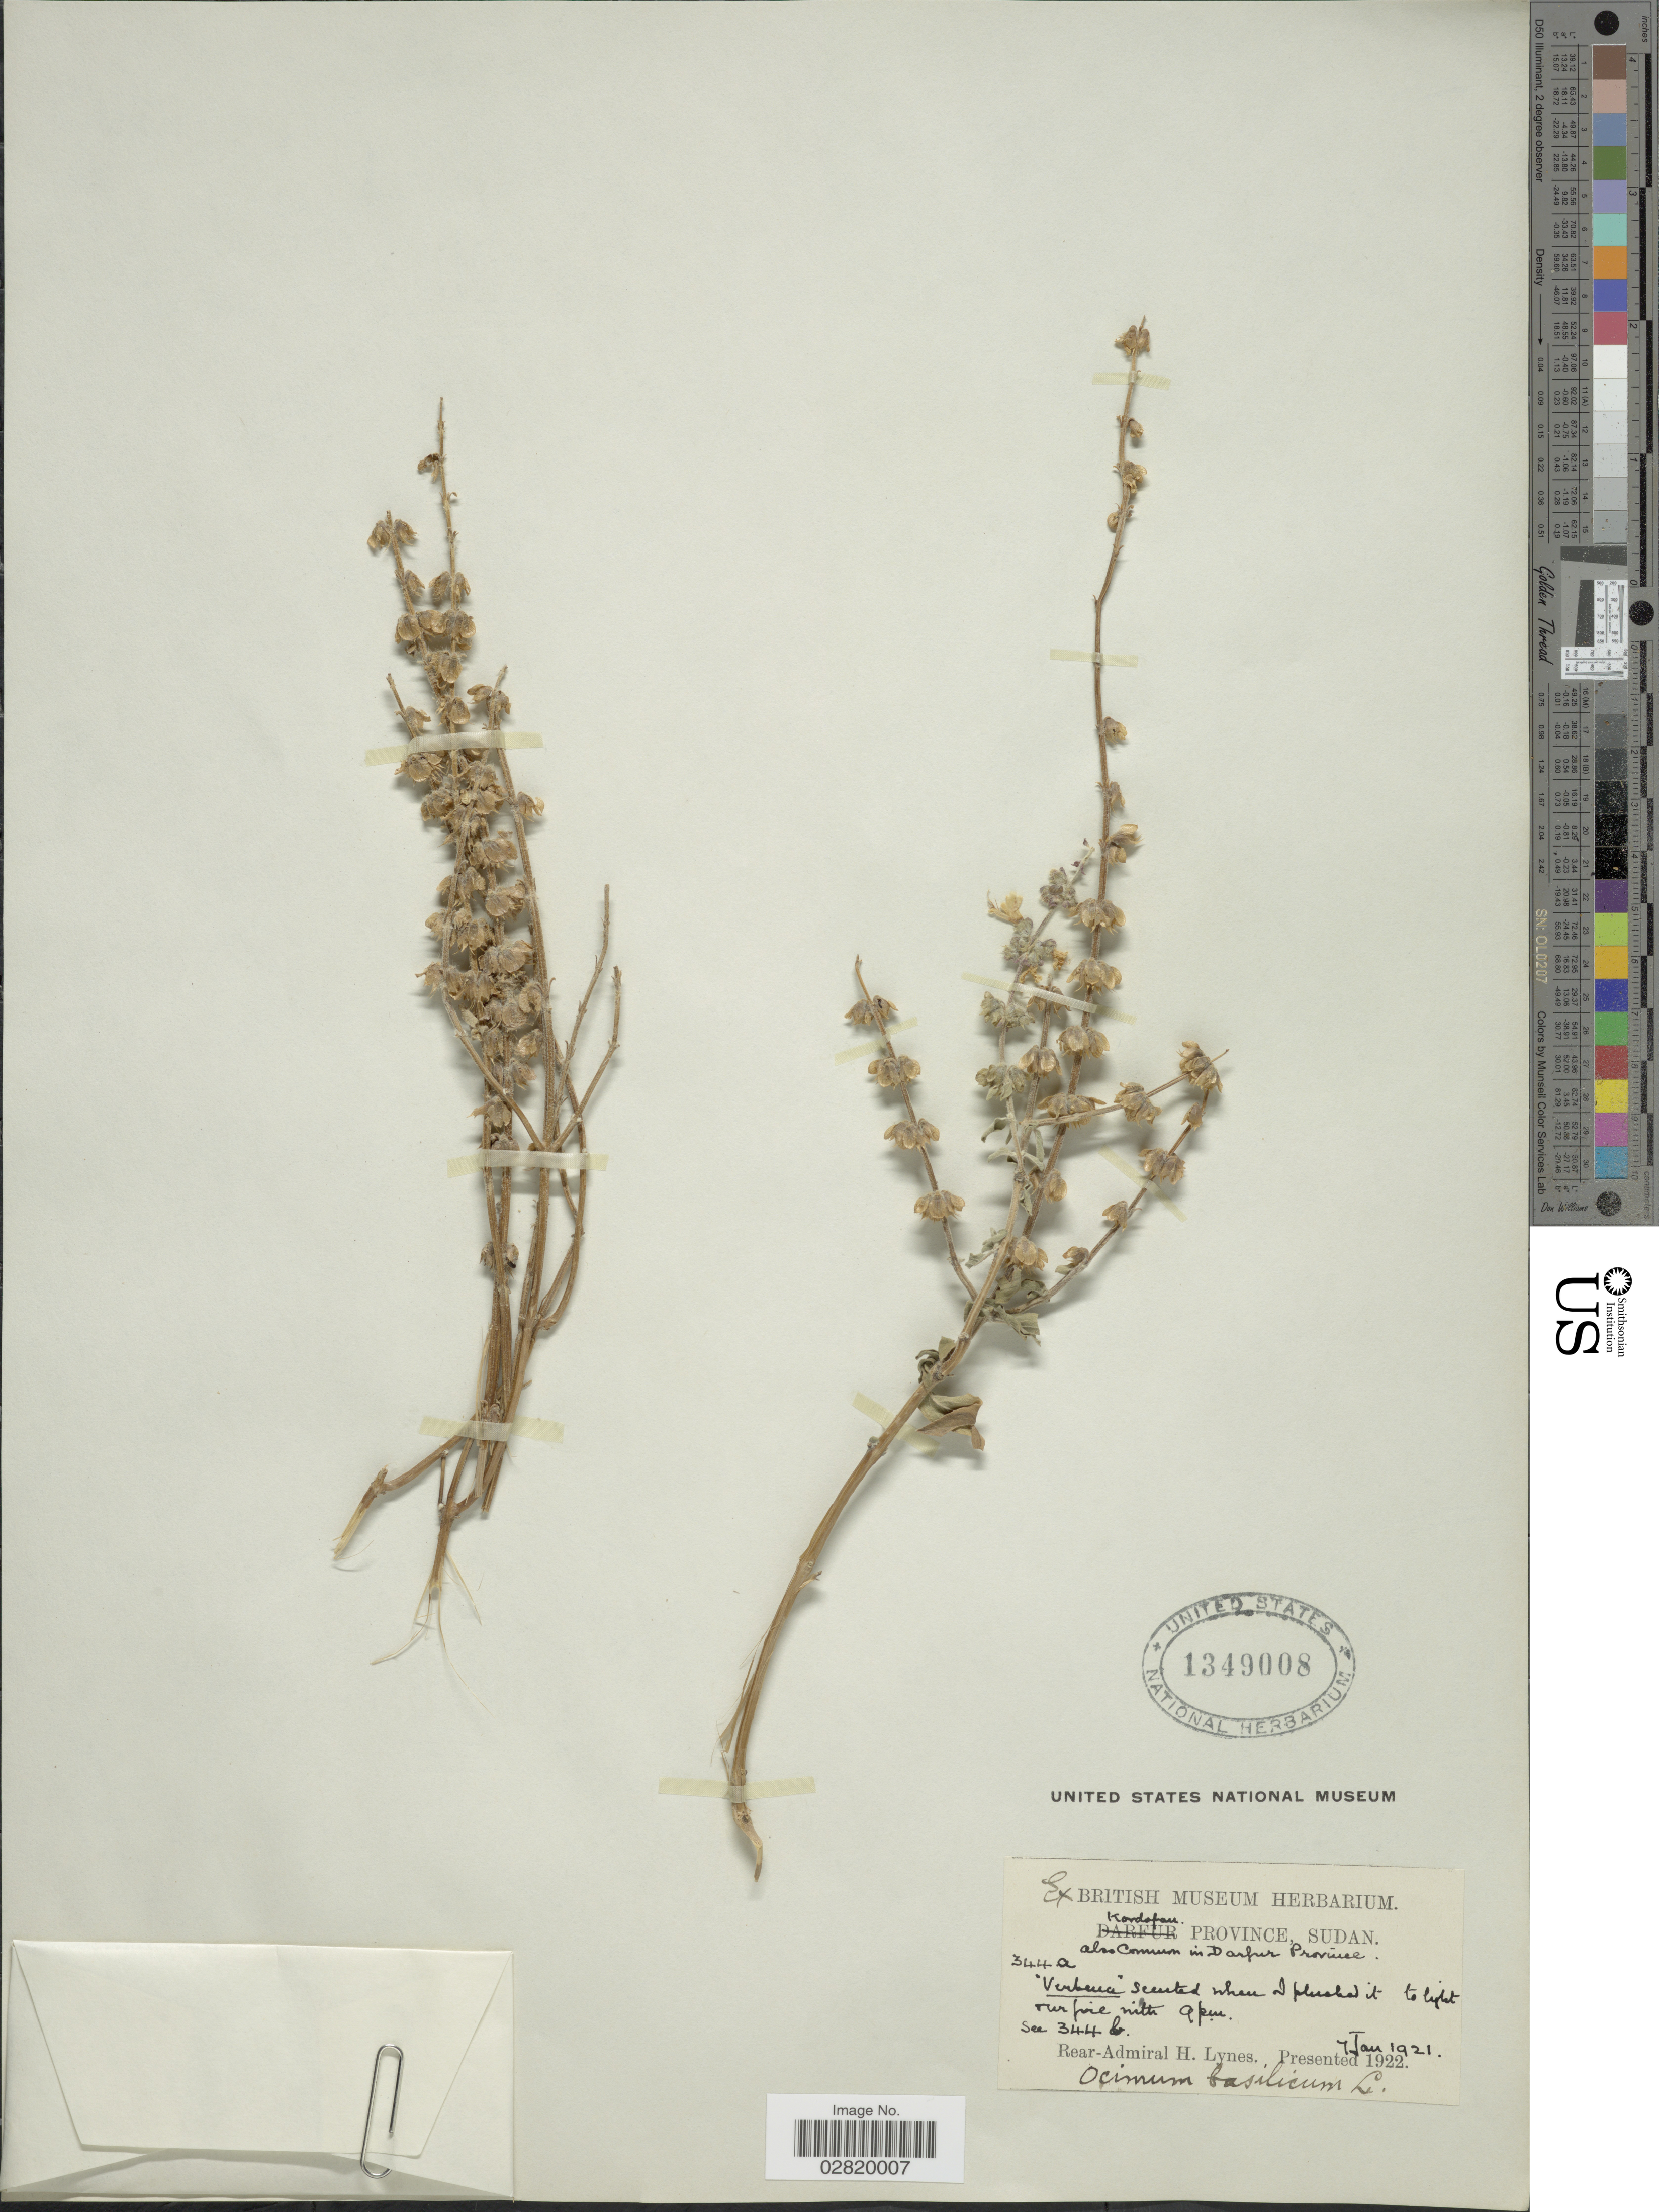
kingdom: Plantae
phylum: Tracheophyta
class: Magnoliopsida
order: Lamiales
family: Lamiaceae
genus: Ocimum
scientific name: Ocimum basilicum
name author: L.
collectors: H. Lynes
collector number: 344a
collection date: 1921-01-04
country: Sudan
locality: Kordofan Province.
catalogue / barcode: US 1349008